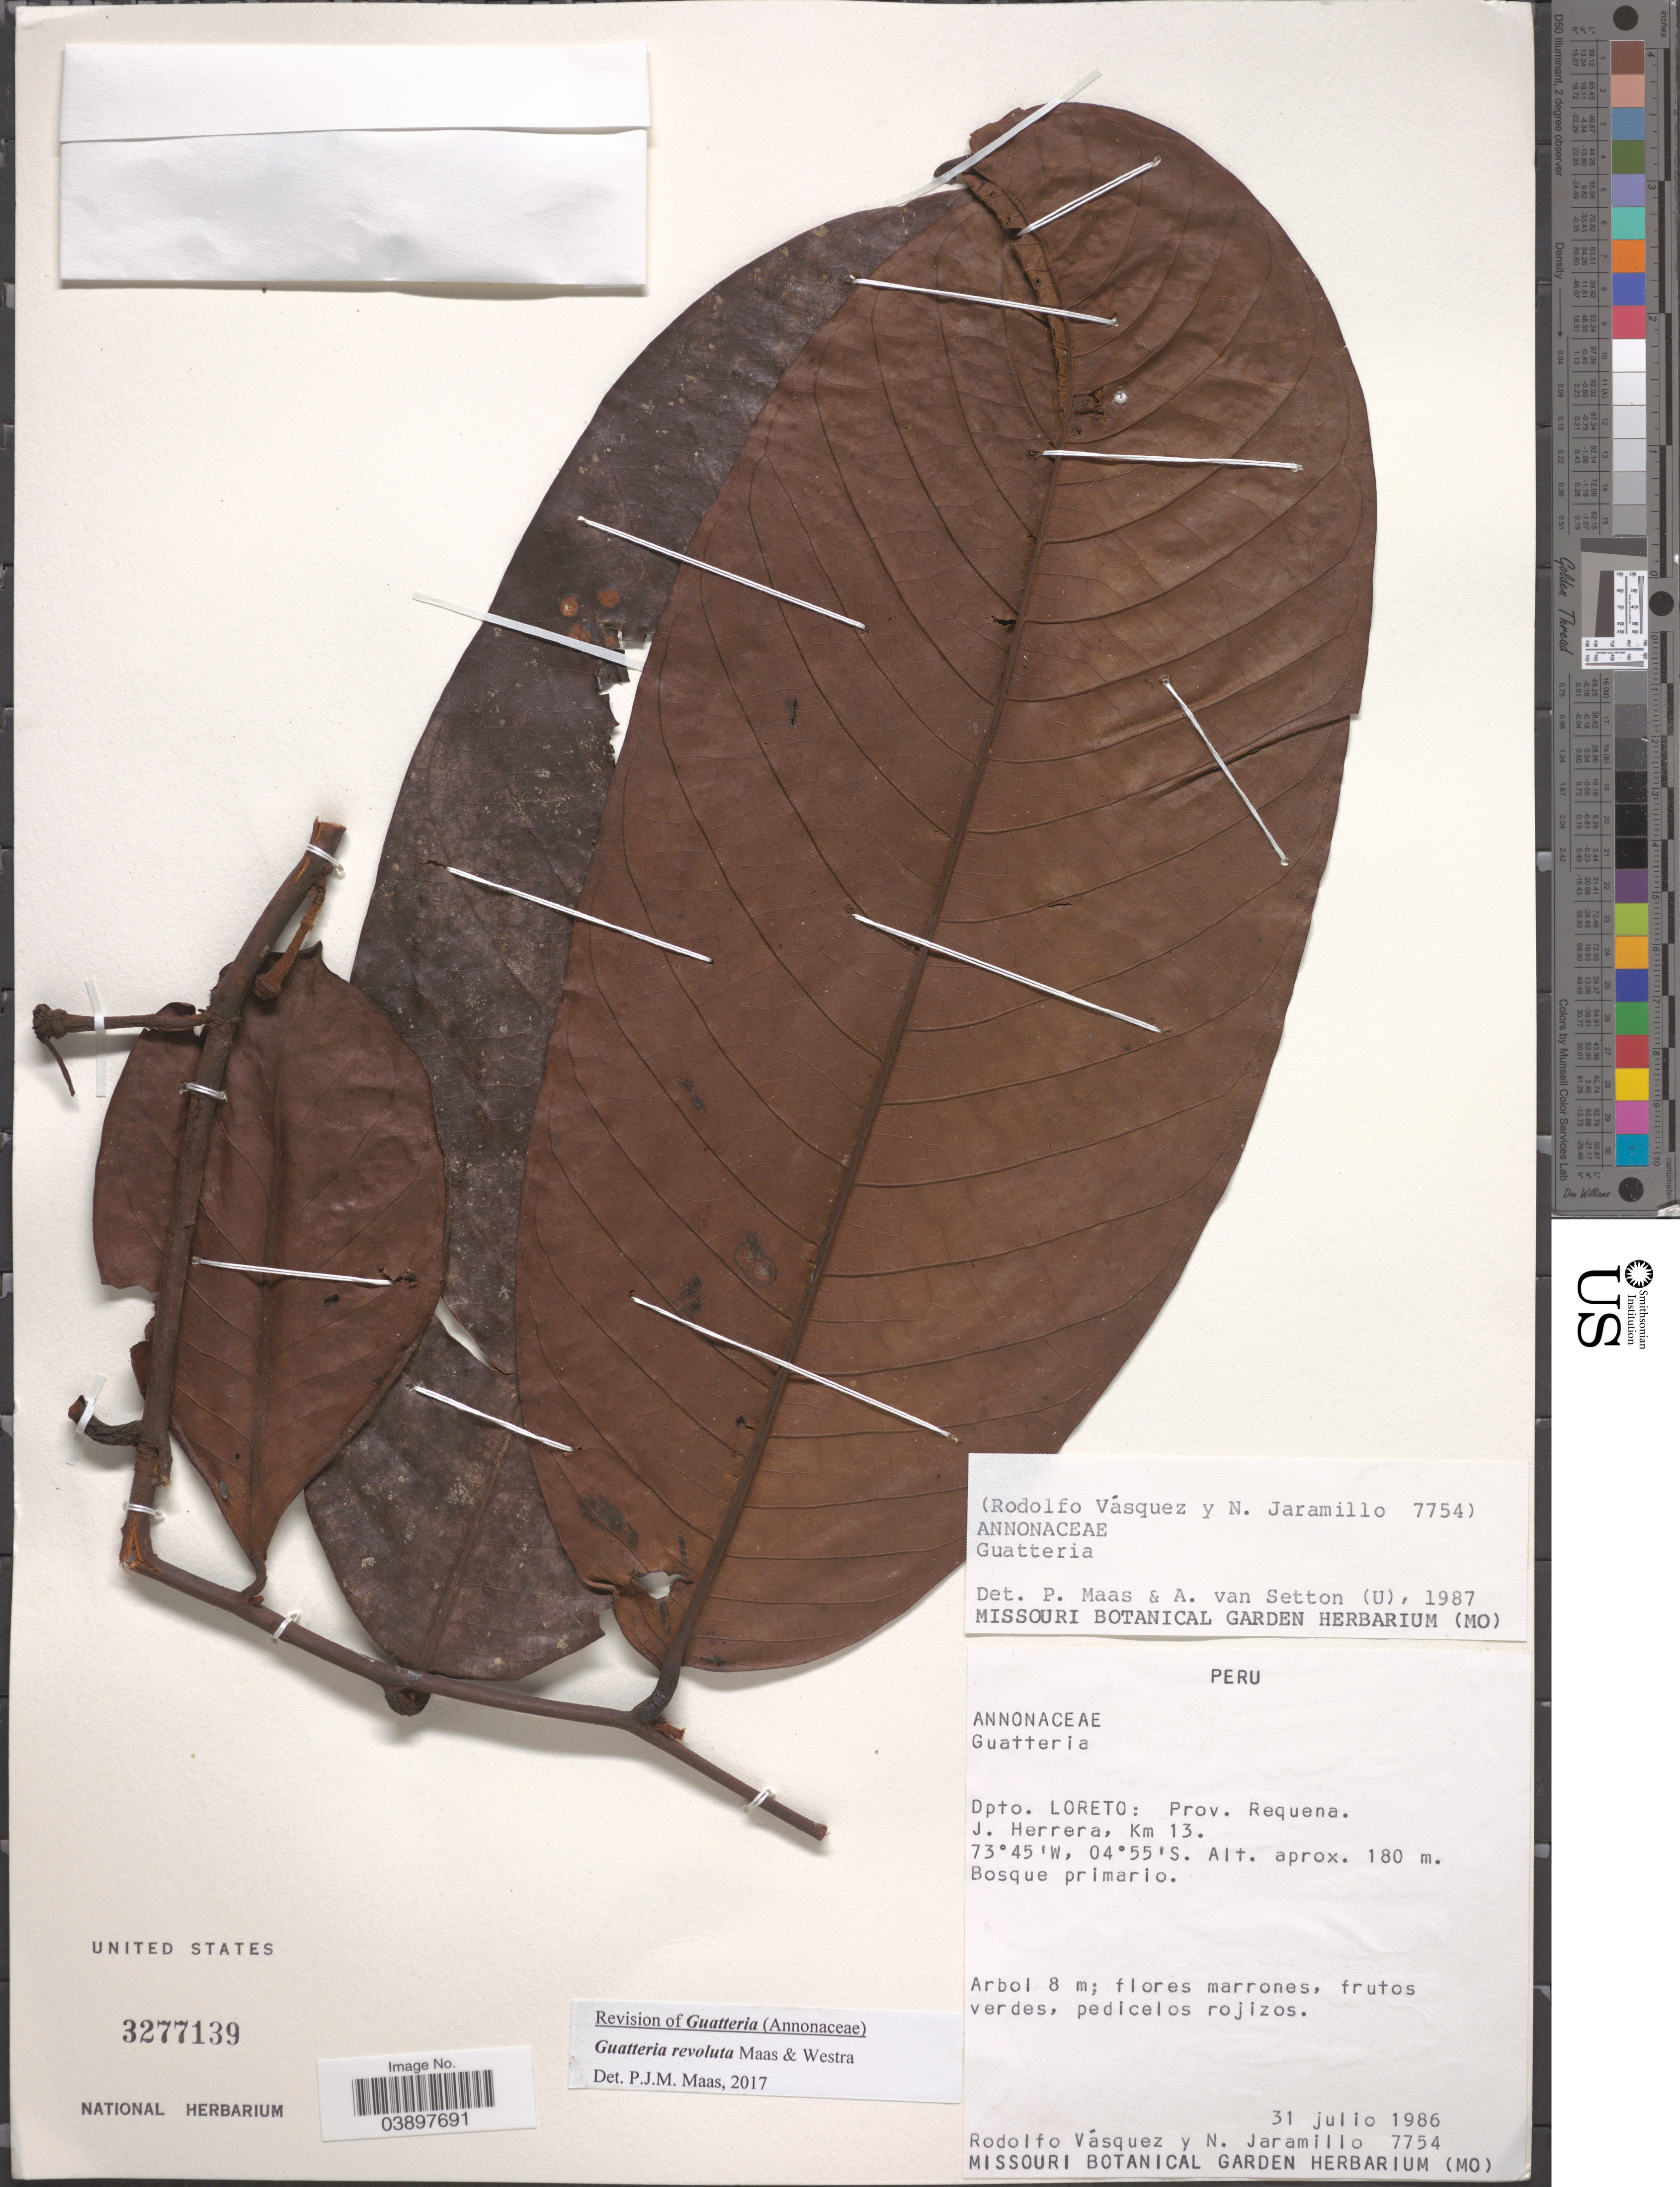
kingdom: Plantae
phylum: Tracheophyta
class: Magnoliopsida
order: Magnoliales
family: Annonaceae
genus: Guatteria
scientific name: Guatteria revoluta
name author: Maas & Westra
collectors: R. Vásquez & N. Jaramillo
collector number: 7754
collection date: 1986-07-31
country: Peru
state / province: Loreto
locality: Dpto. Loreto: Prov. Requena. J. Herrera, Km 13.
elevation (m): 180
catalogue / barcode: US 3277139